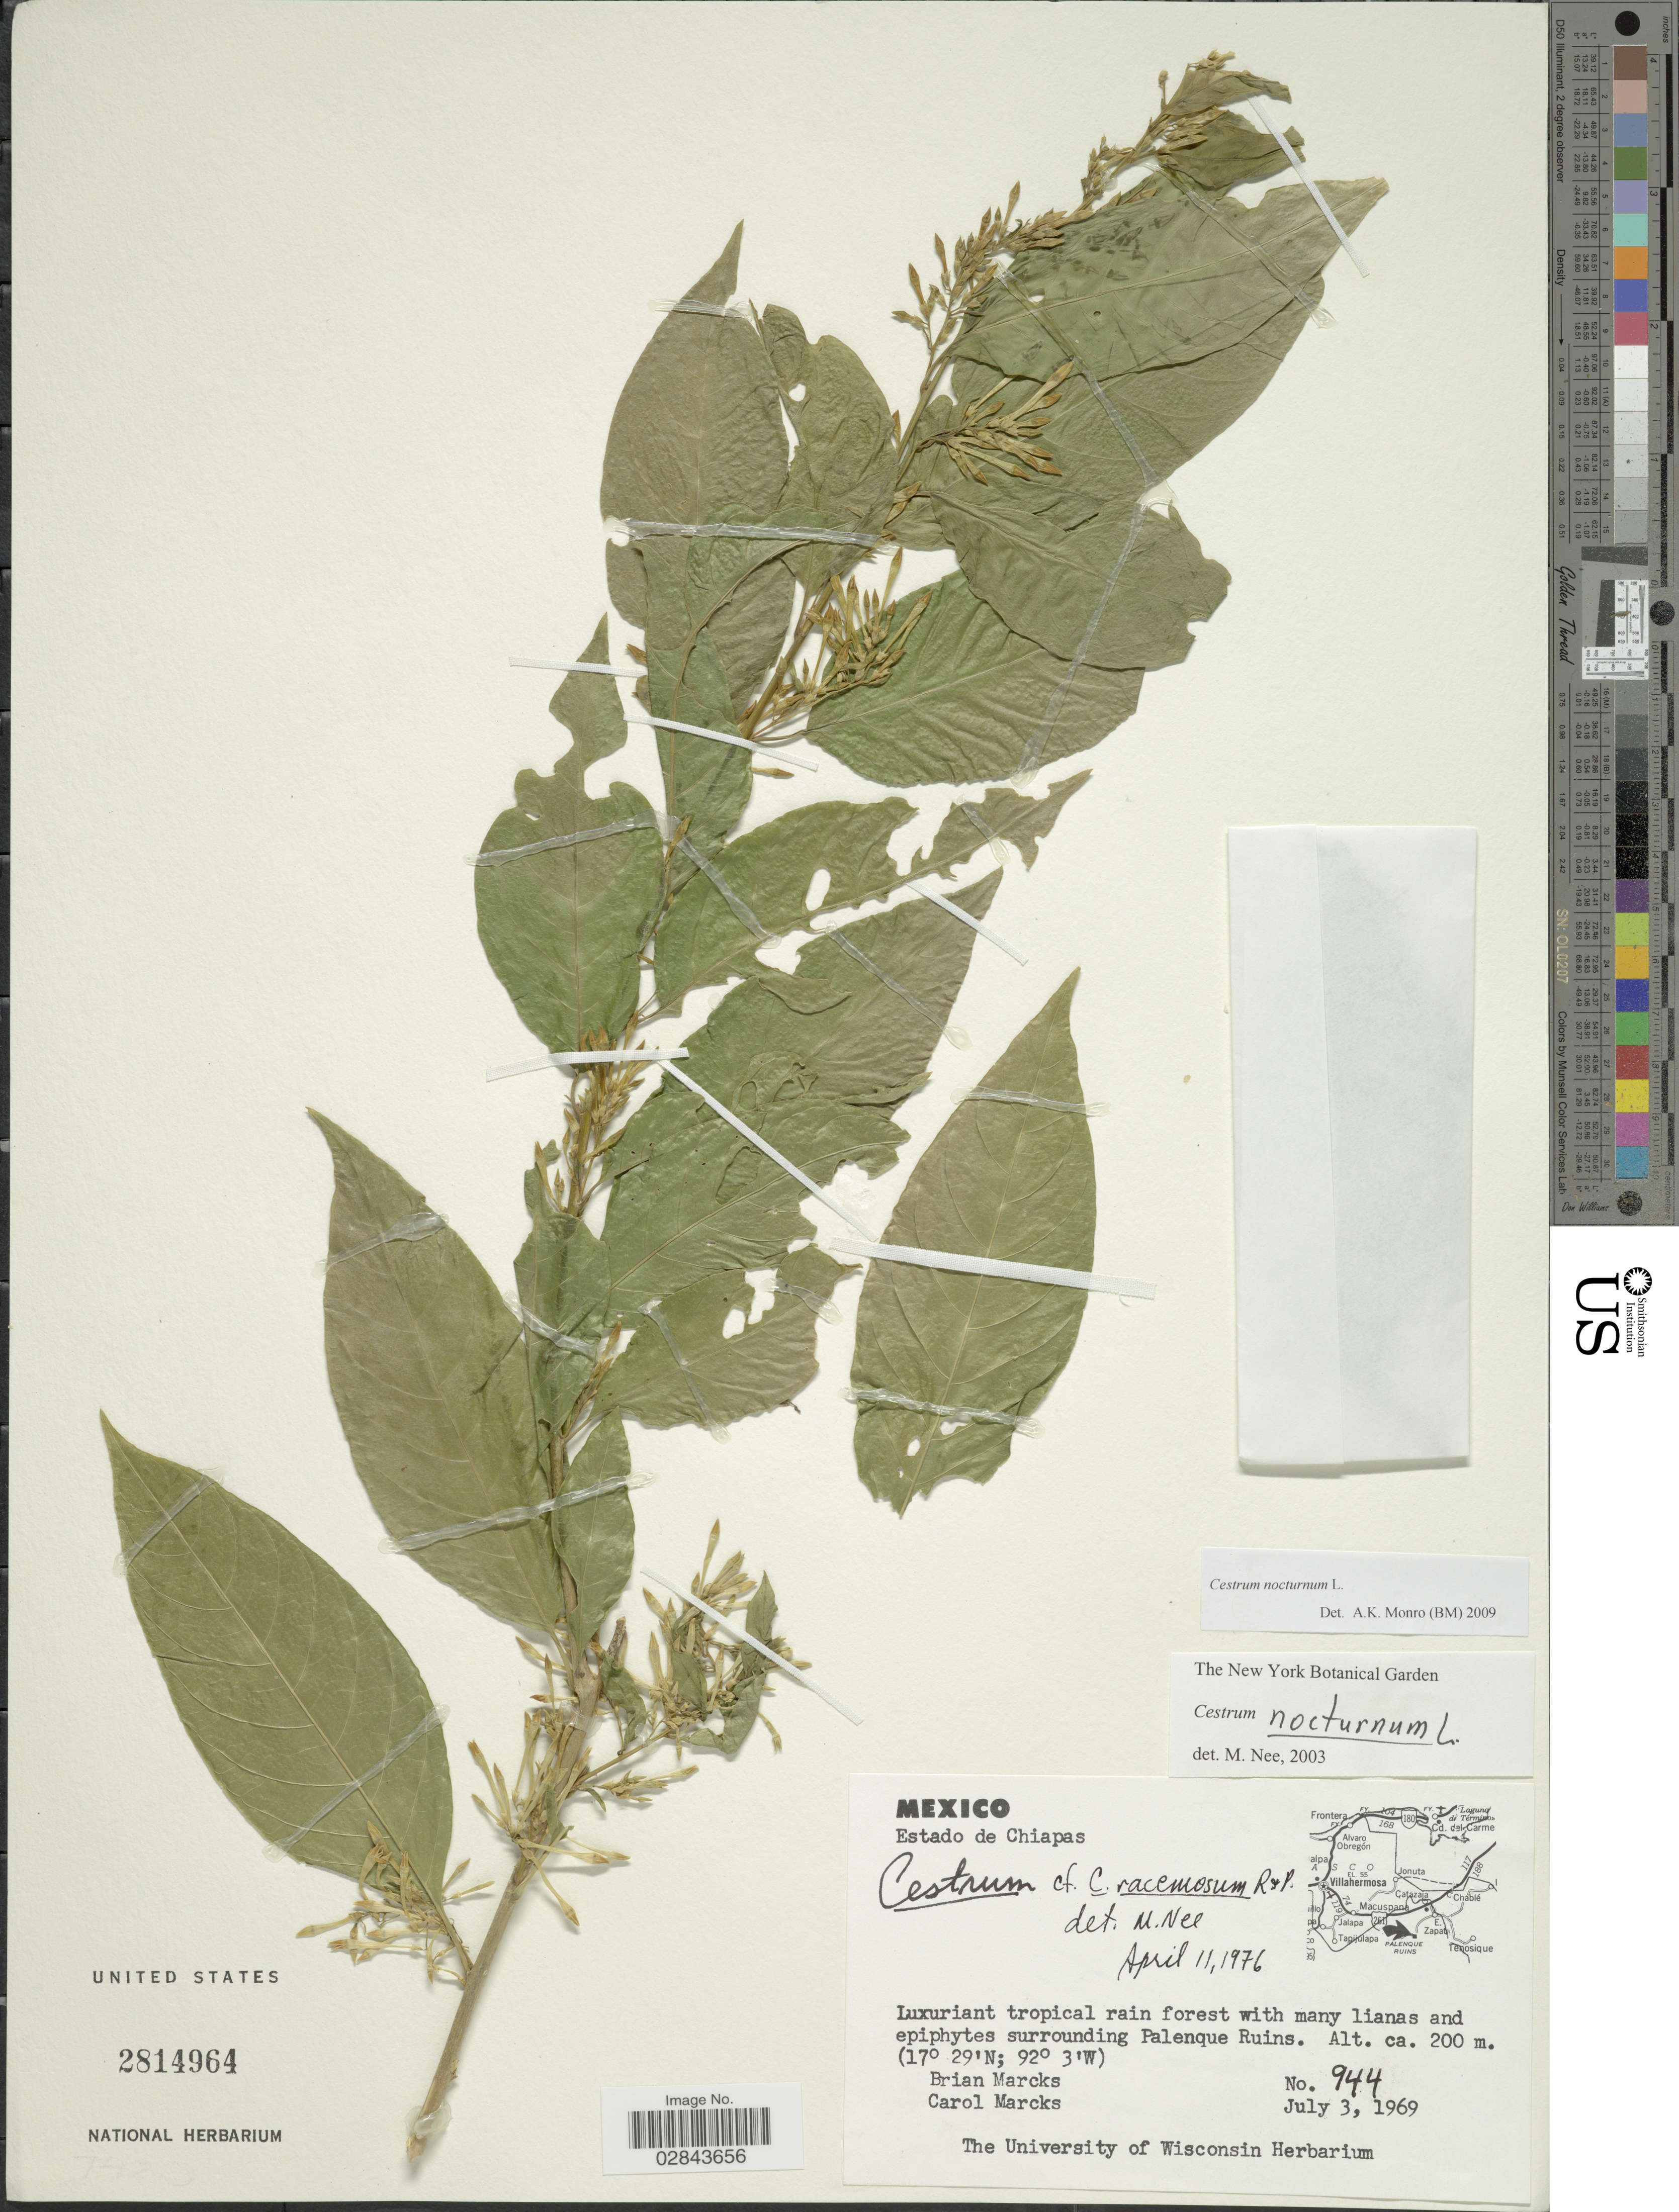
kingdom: Plantae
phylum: Tracheophyta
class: Magnoliopsida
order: Solanales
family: Solanaceae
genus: Cestrum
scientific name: Cestrum nocturnum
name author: L.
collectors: B. Marcks & Marcks, C.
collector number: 944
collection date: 1969-07-03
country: Mexico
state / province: Chiapas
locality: Luxuriant tropical rain forest with many lianas and epiphytes surrounding Palenque Ruins.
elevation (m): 200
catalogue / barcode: US 2814964